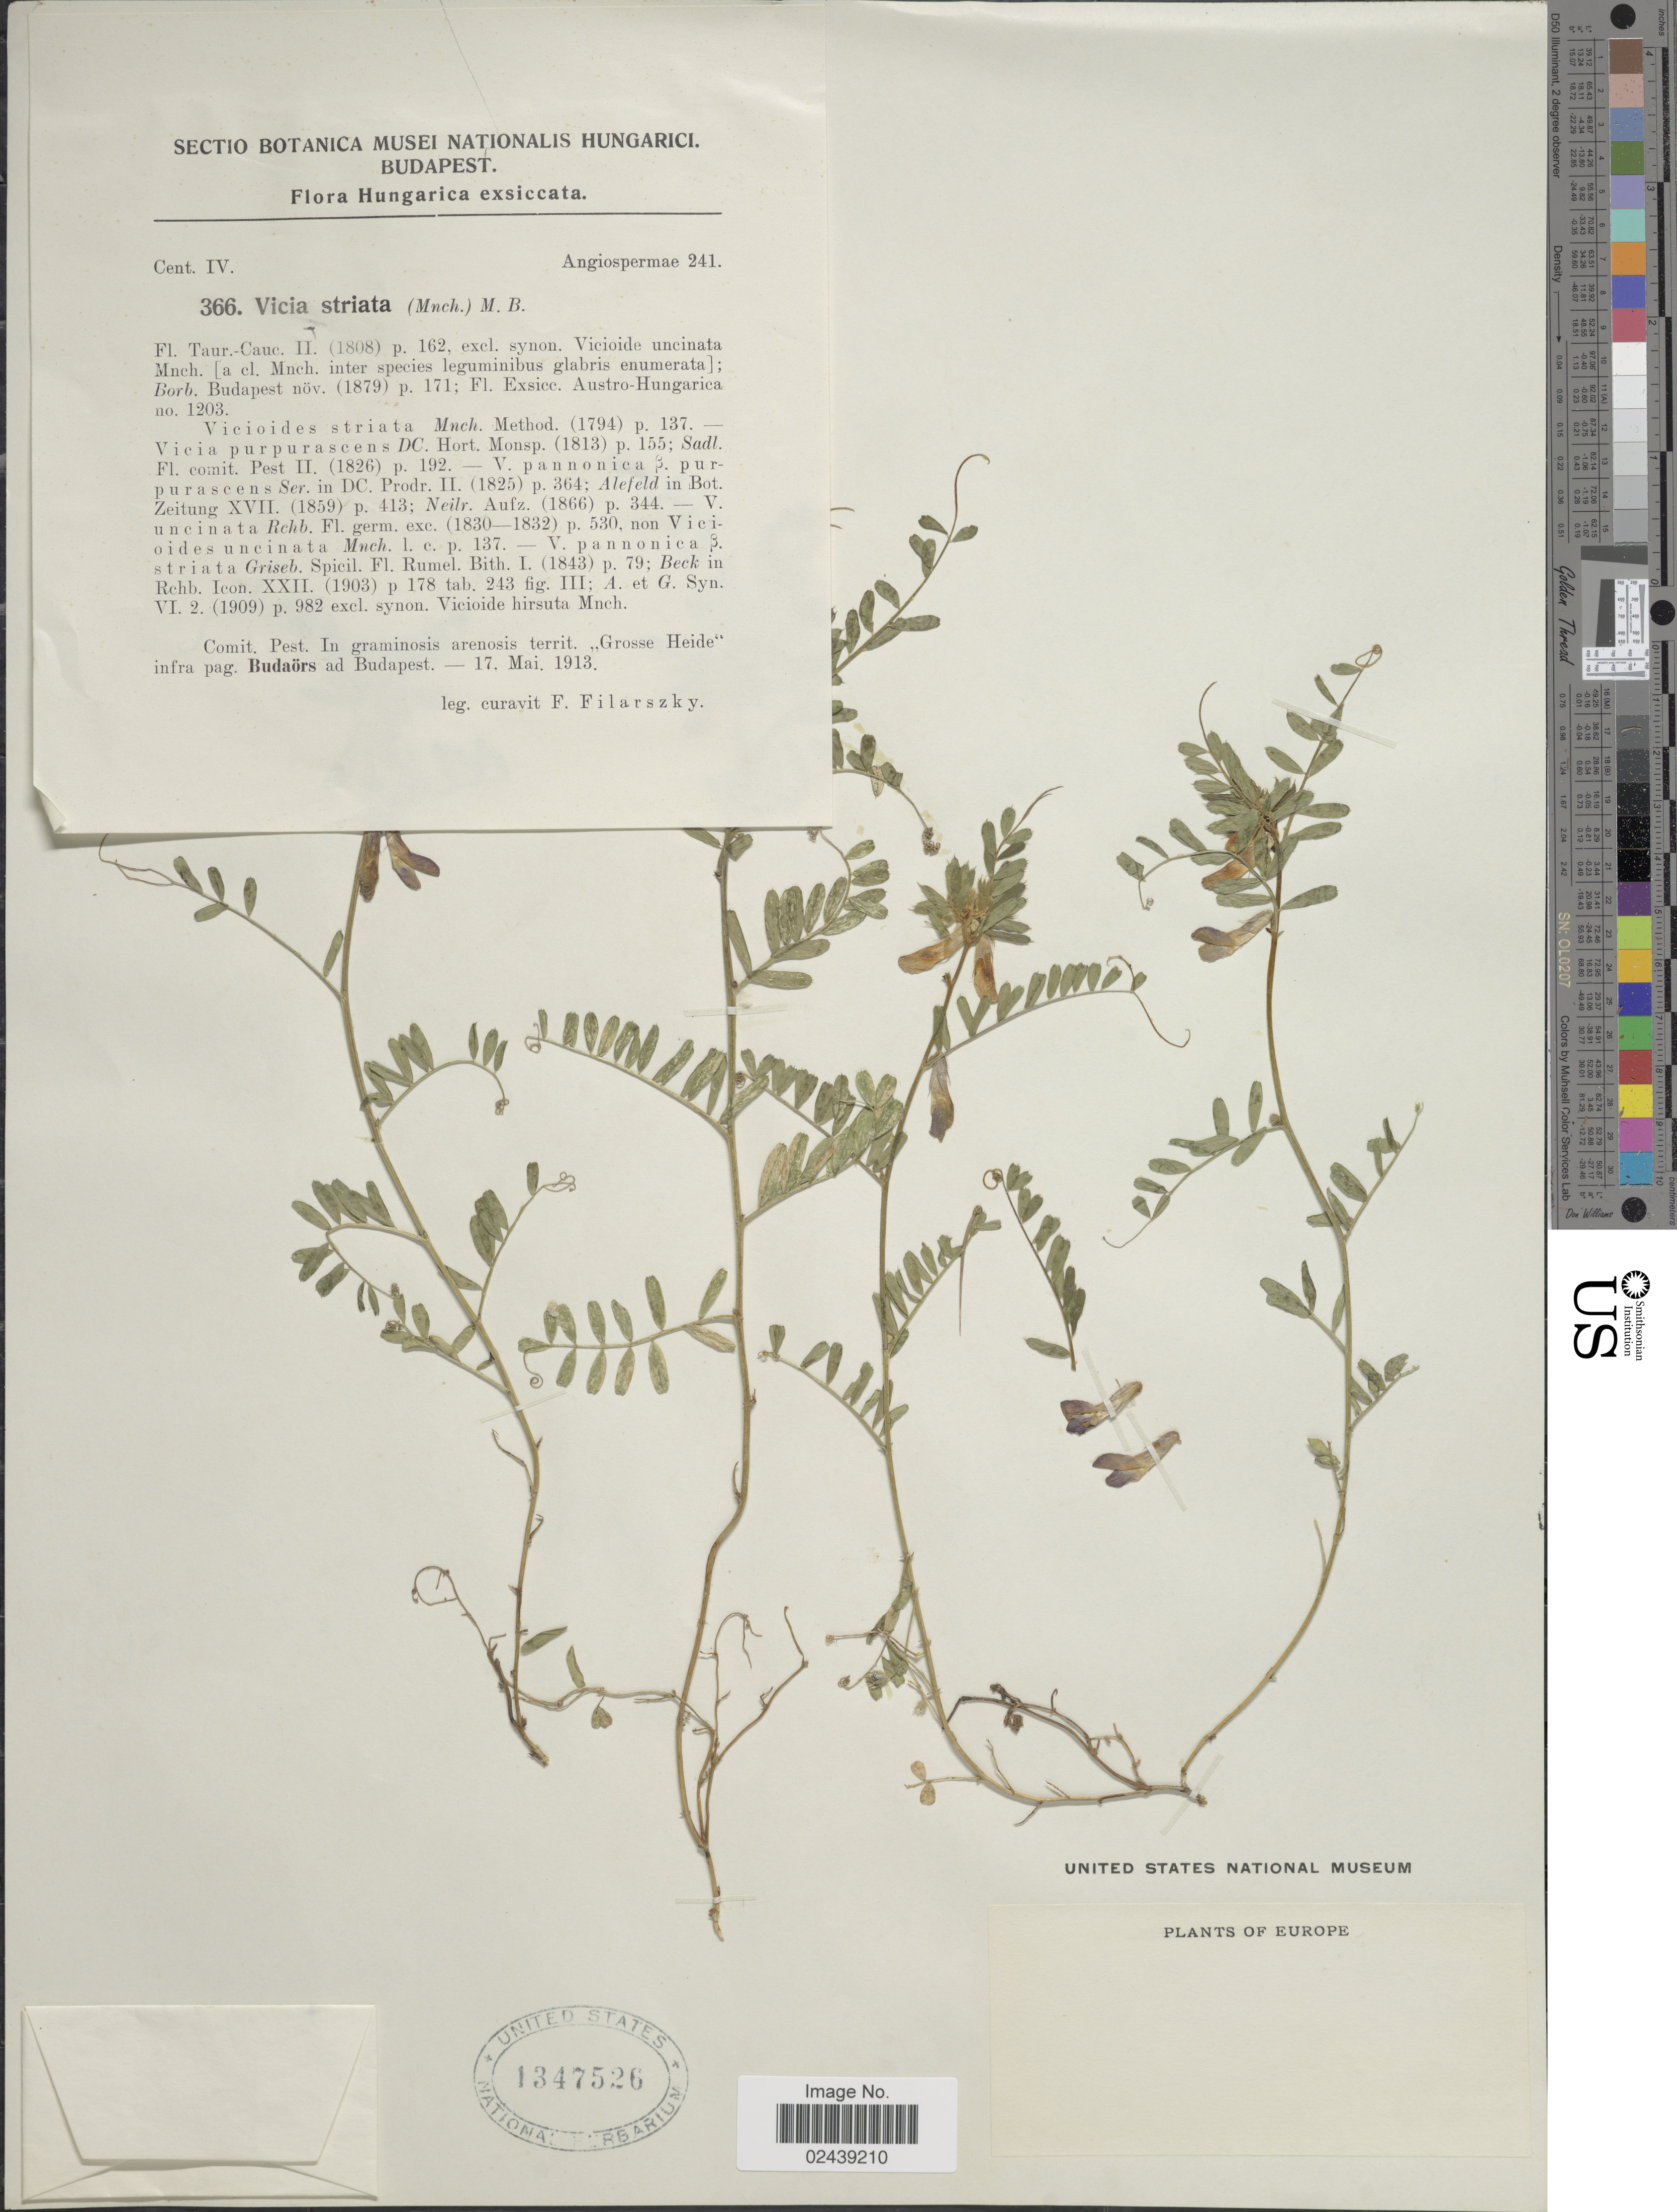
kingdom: Plantae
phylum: Tracheophyta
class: Magnoliopsida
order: Fabales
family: Fabaceae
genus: Vicia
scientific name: Vicia striata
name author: M. Bieb.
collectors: F. Filarszky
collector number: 366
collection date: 1913-05-17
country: Hungary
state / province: Budapest, Capital District of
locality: Hungarica. Comit. Pers. In graminosis arenosis territ. Grosso Heide infra pag. Budaors ad Budapest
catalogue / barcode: US 1347526